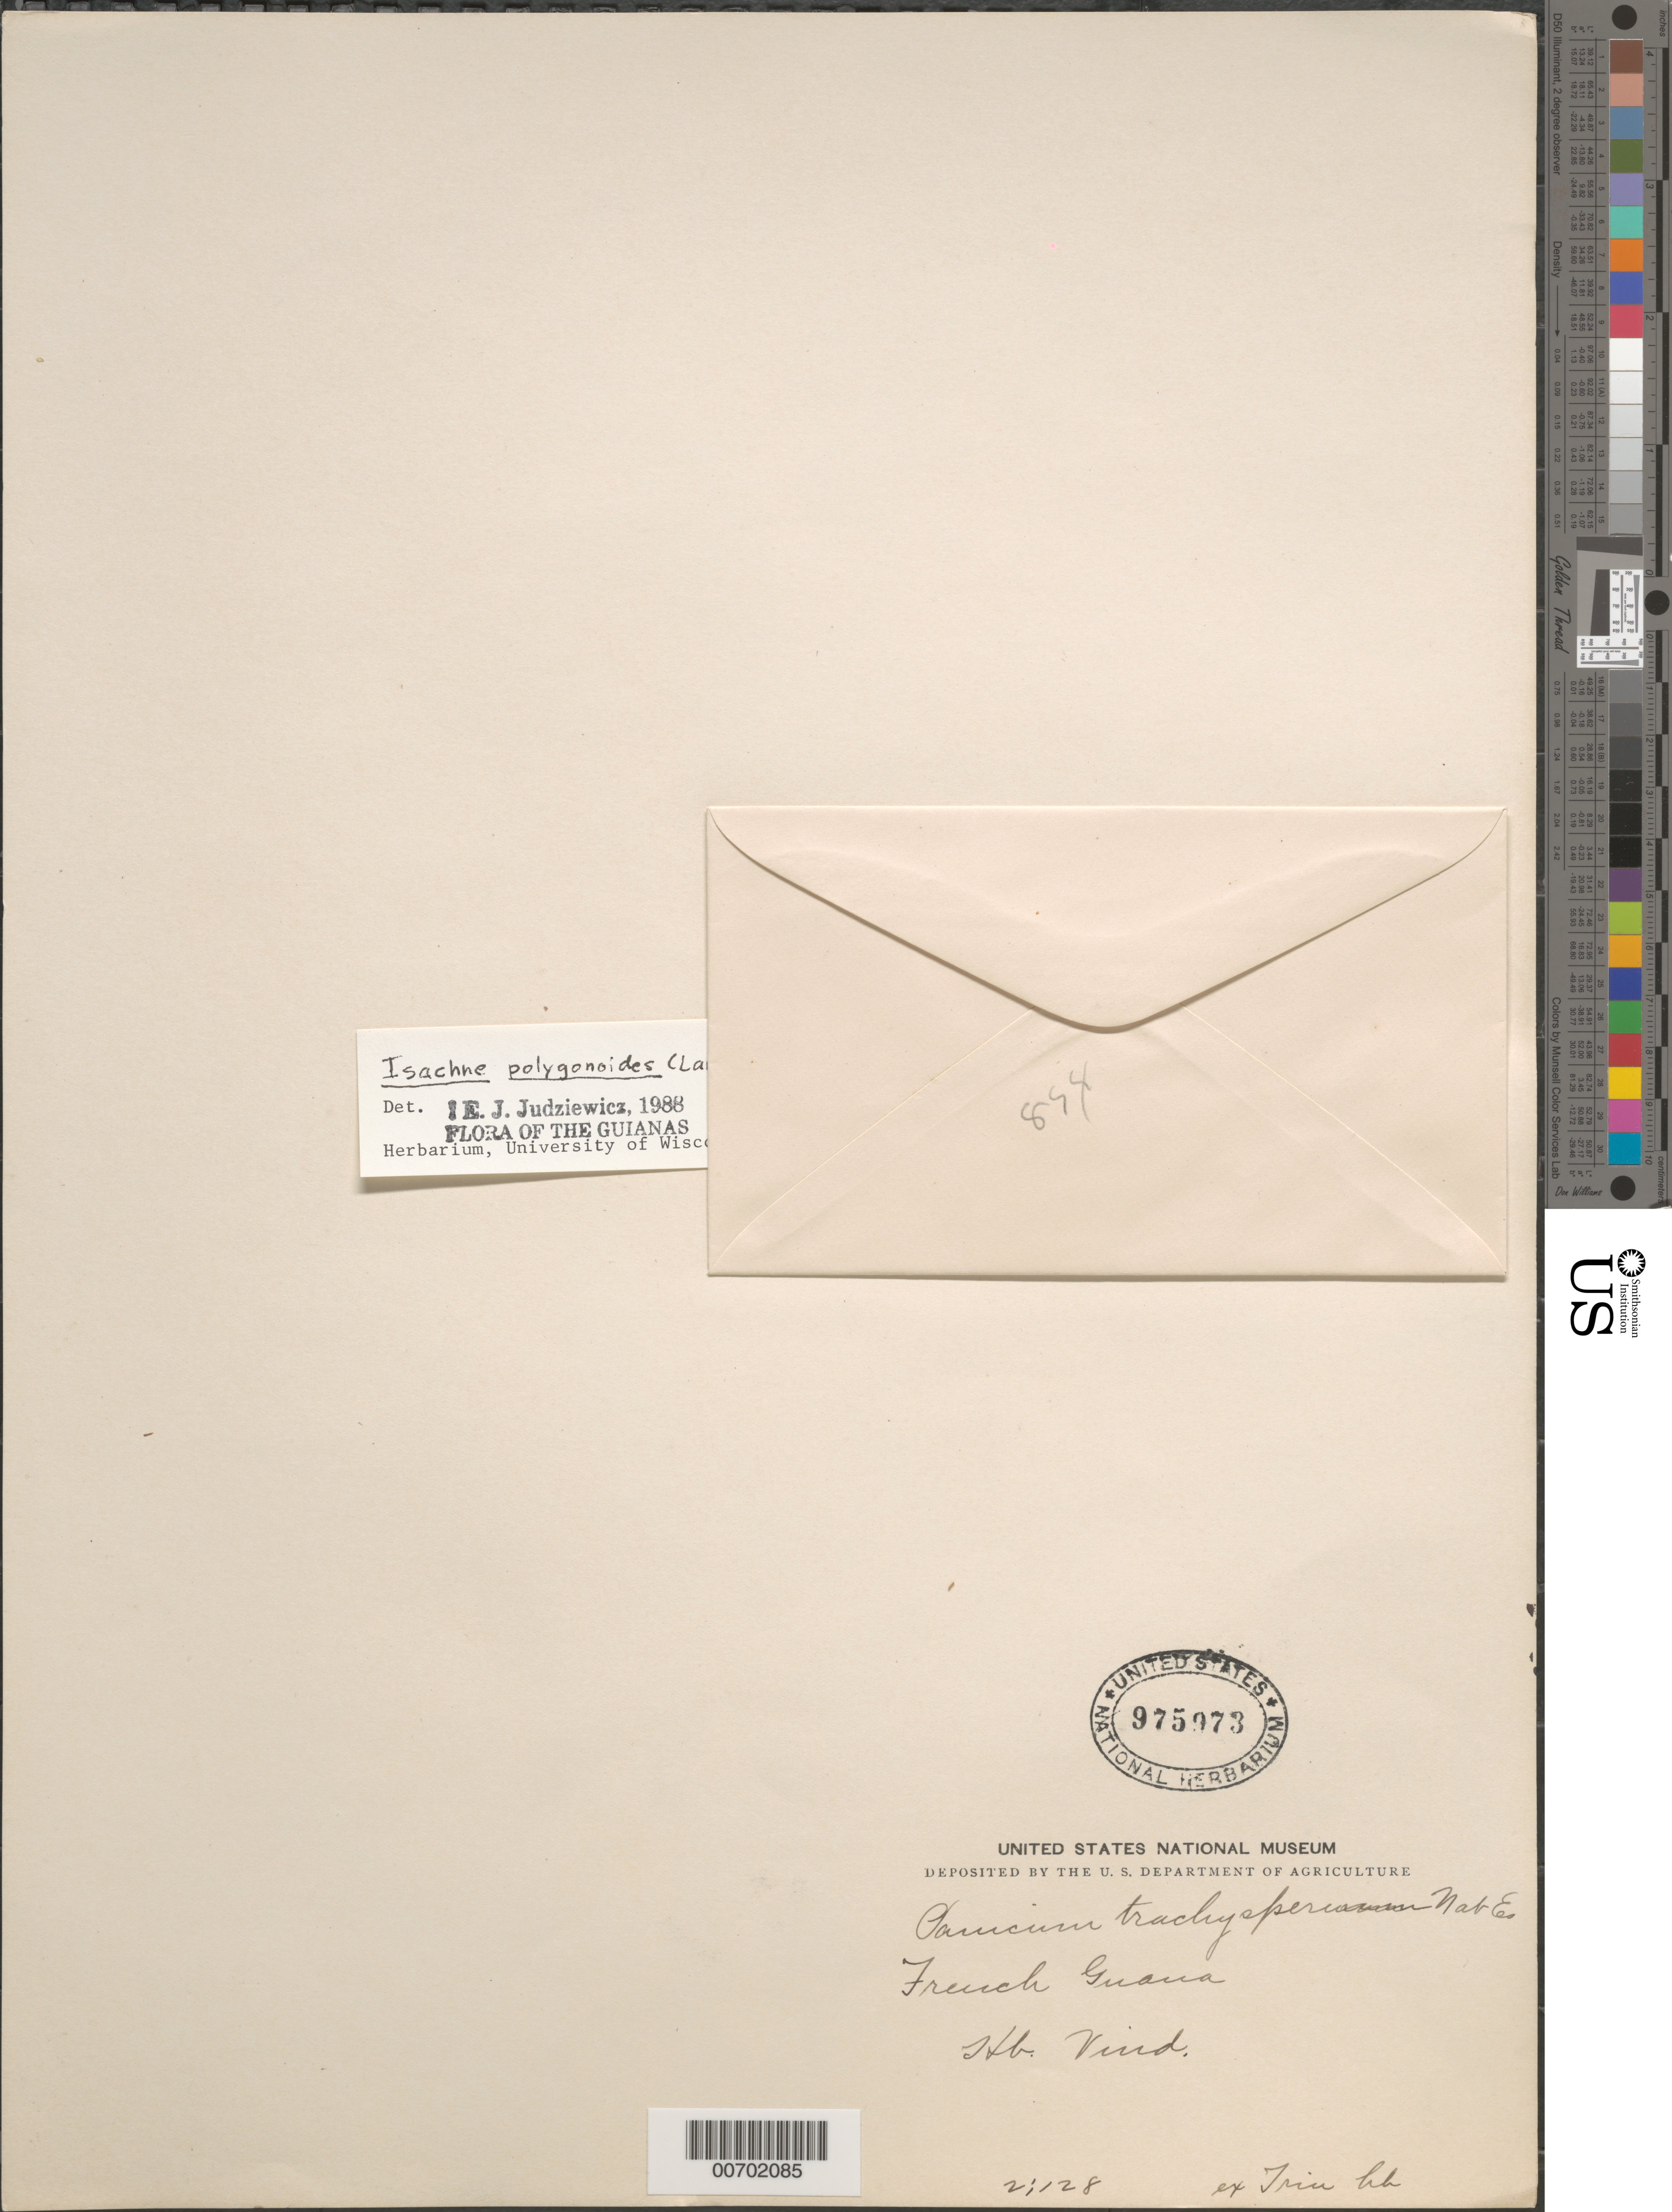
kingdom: Plantae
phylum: Tracheophyta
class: Liliopsida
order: Poales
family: Poaceae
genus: Isachne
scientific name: Isachne polygonoides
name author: (Lam.) Döll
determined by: Judziewicz, E. J.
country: French Guiana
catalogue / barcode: US 975973